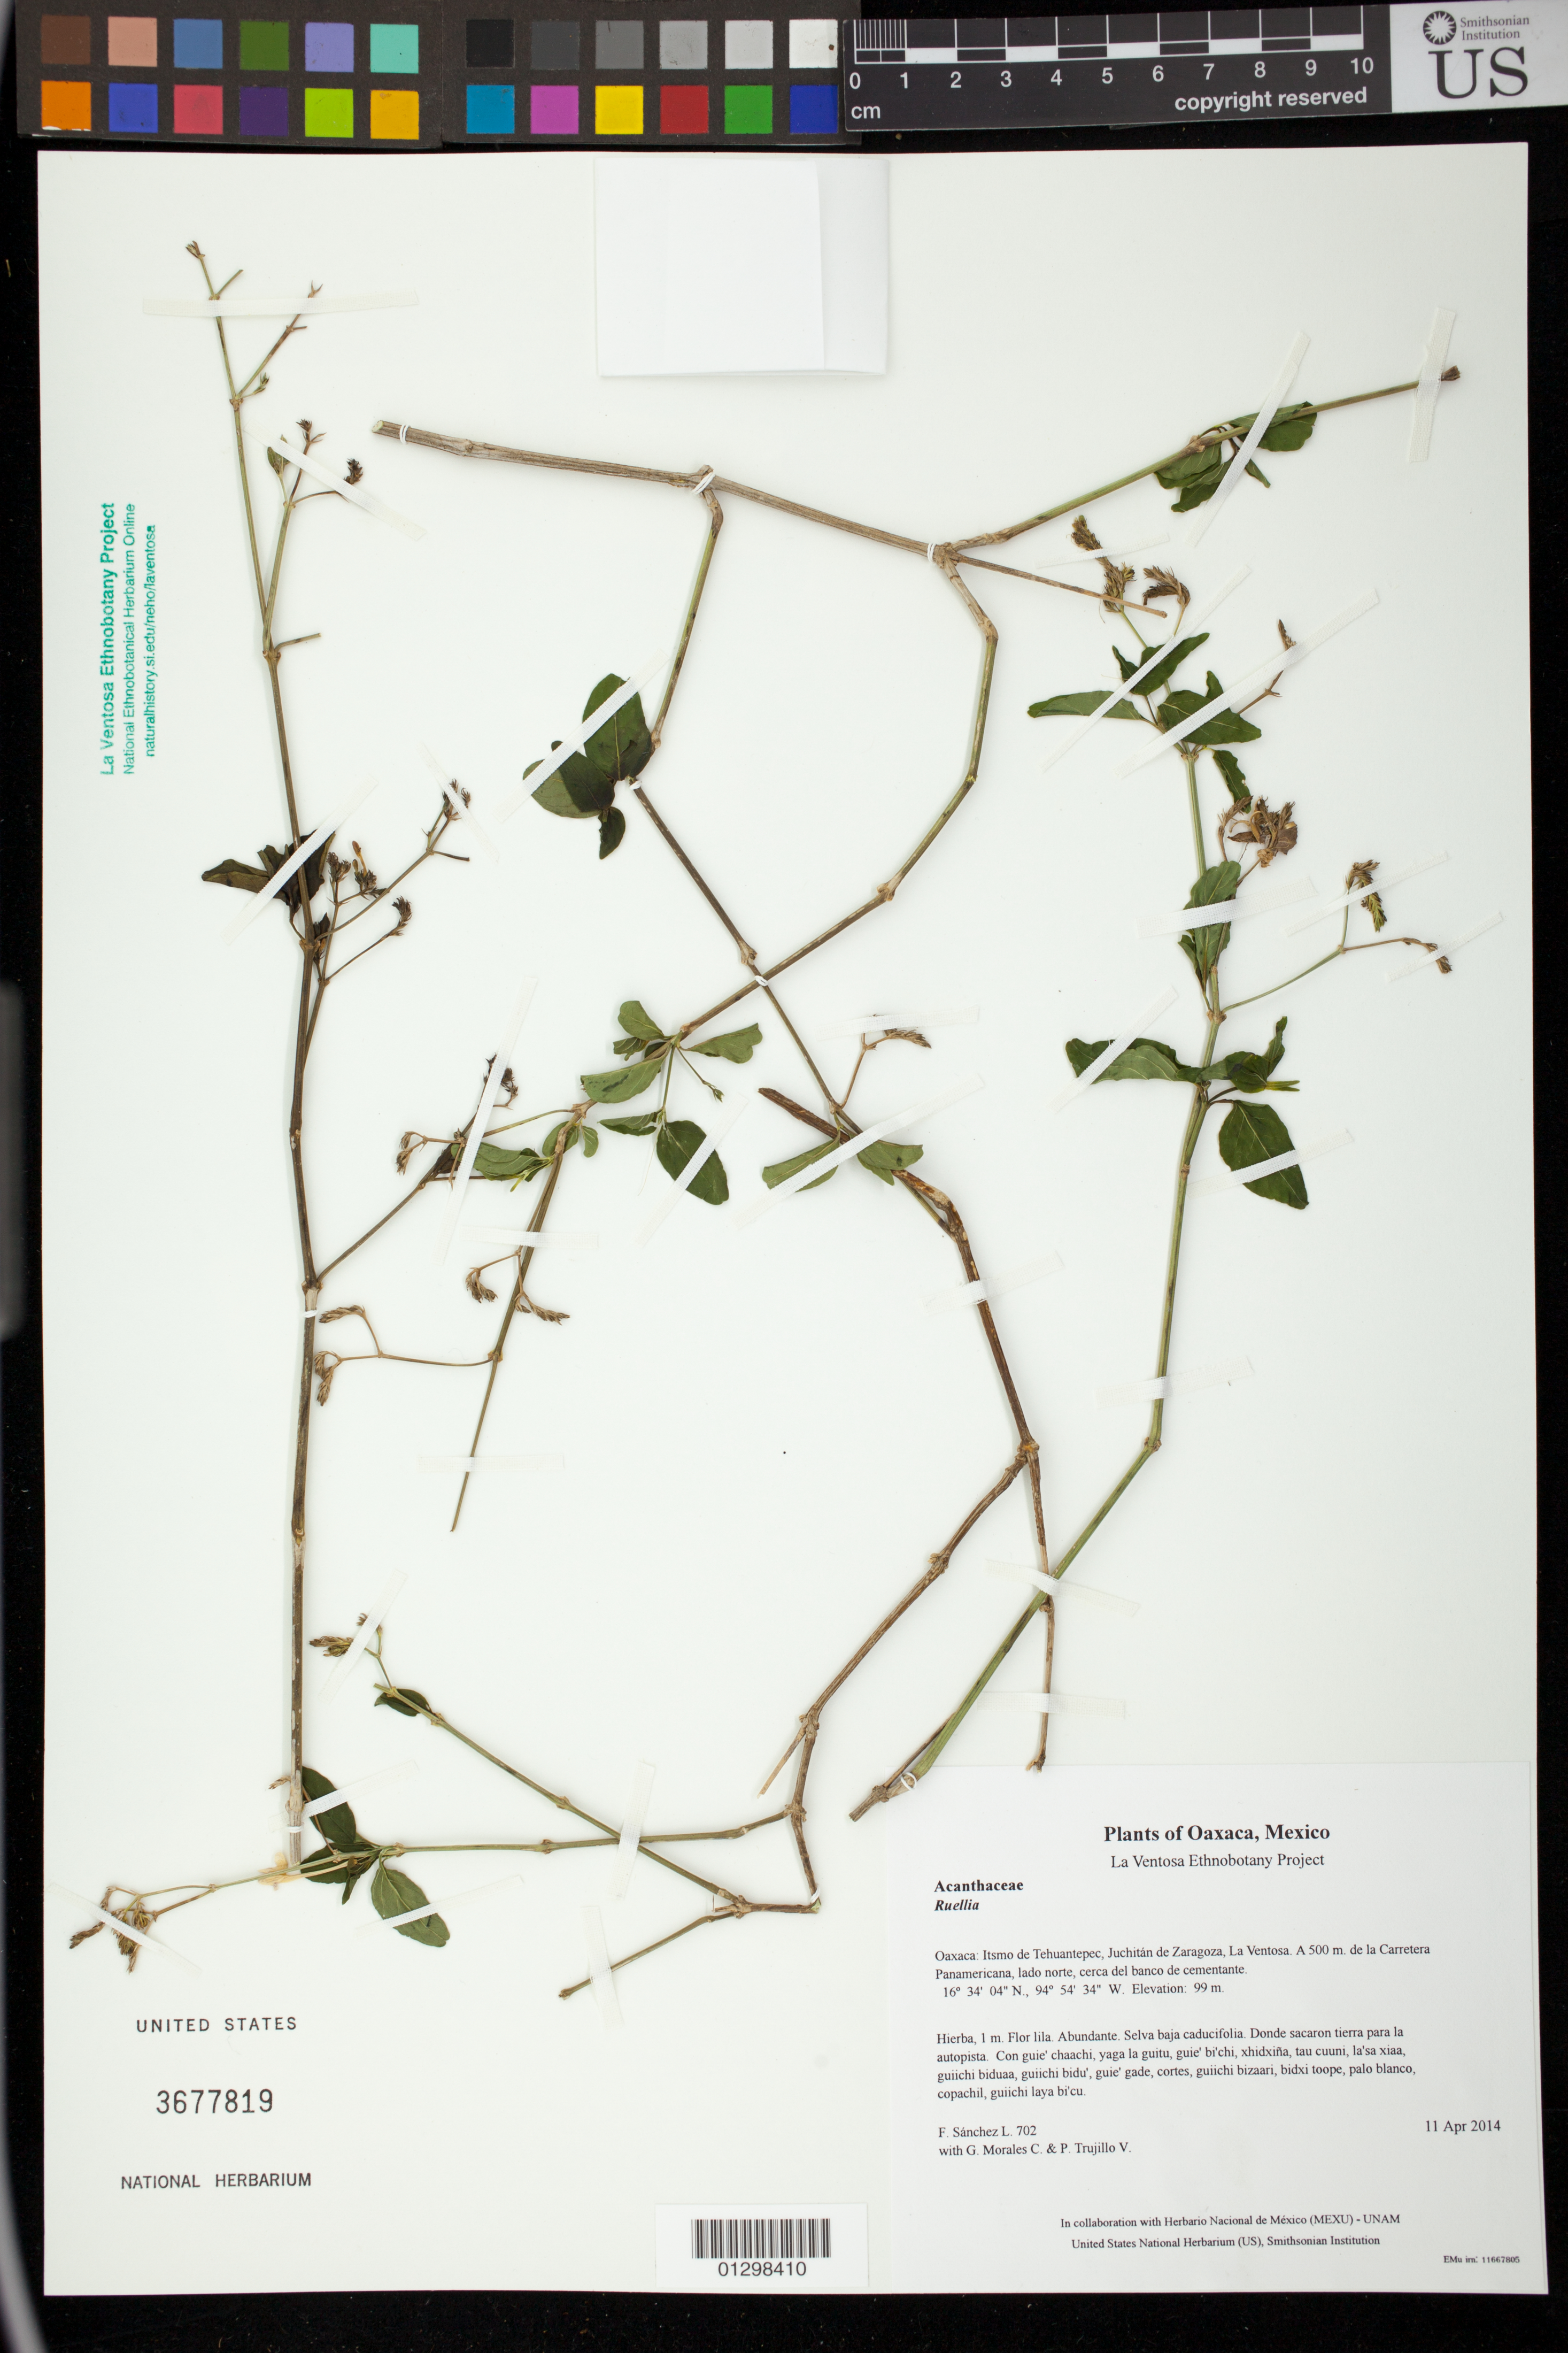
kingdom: Plantae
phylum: Tracheophyta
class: Magnoliopsida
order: Lamiales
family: Acanthaceae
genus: Justicia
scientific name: Justicia ramosa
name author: (Oerst.) V.A.W. Graham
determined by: Reyes García, A.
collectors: F. Sánchez L., G. Morales C. & P. Trujillo V.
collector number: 702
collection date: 2014-04-11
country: Mexico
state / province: Oaxaca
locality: Itsmo de Tehuantepec, Juchitán de Zaragoza, La Ventosa. A 500 m. de la Carretera Panamericana, lado norte, cerca del banco de cementante.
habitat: Selva baja caducifolia. Donde sacaron tierra para la autopista.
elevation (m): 99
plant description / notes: JEBOT, MEXU, SIPI, US; Guixi bandaga. 1 m. Guie' lila. Stale.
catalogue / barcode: US 3677819